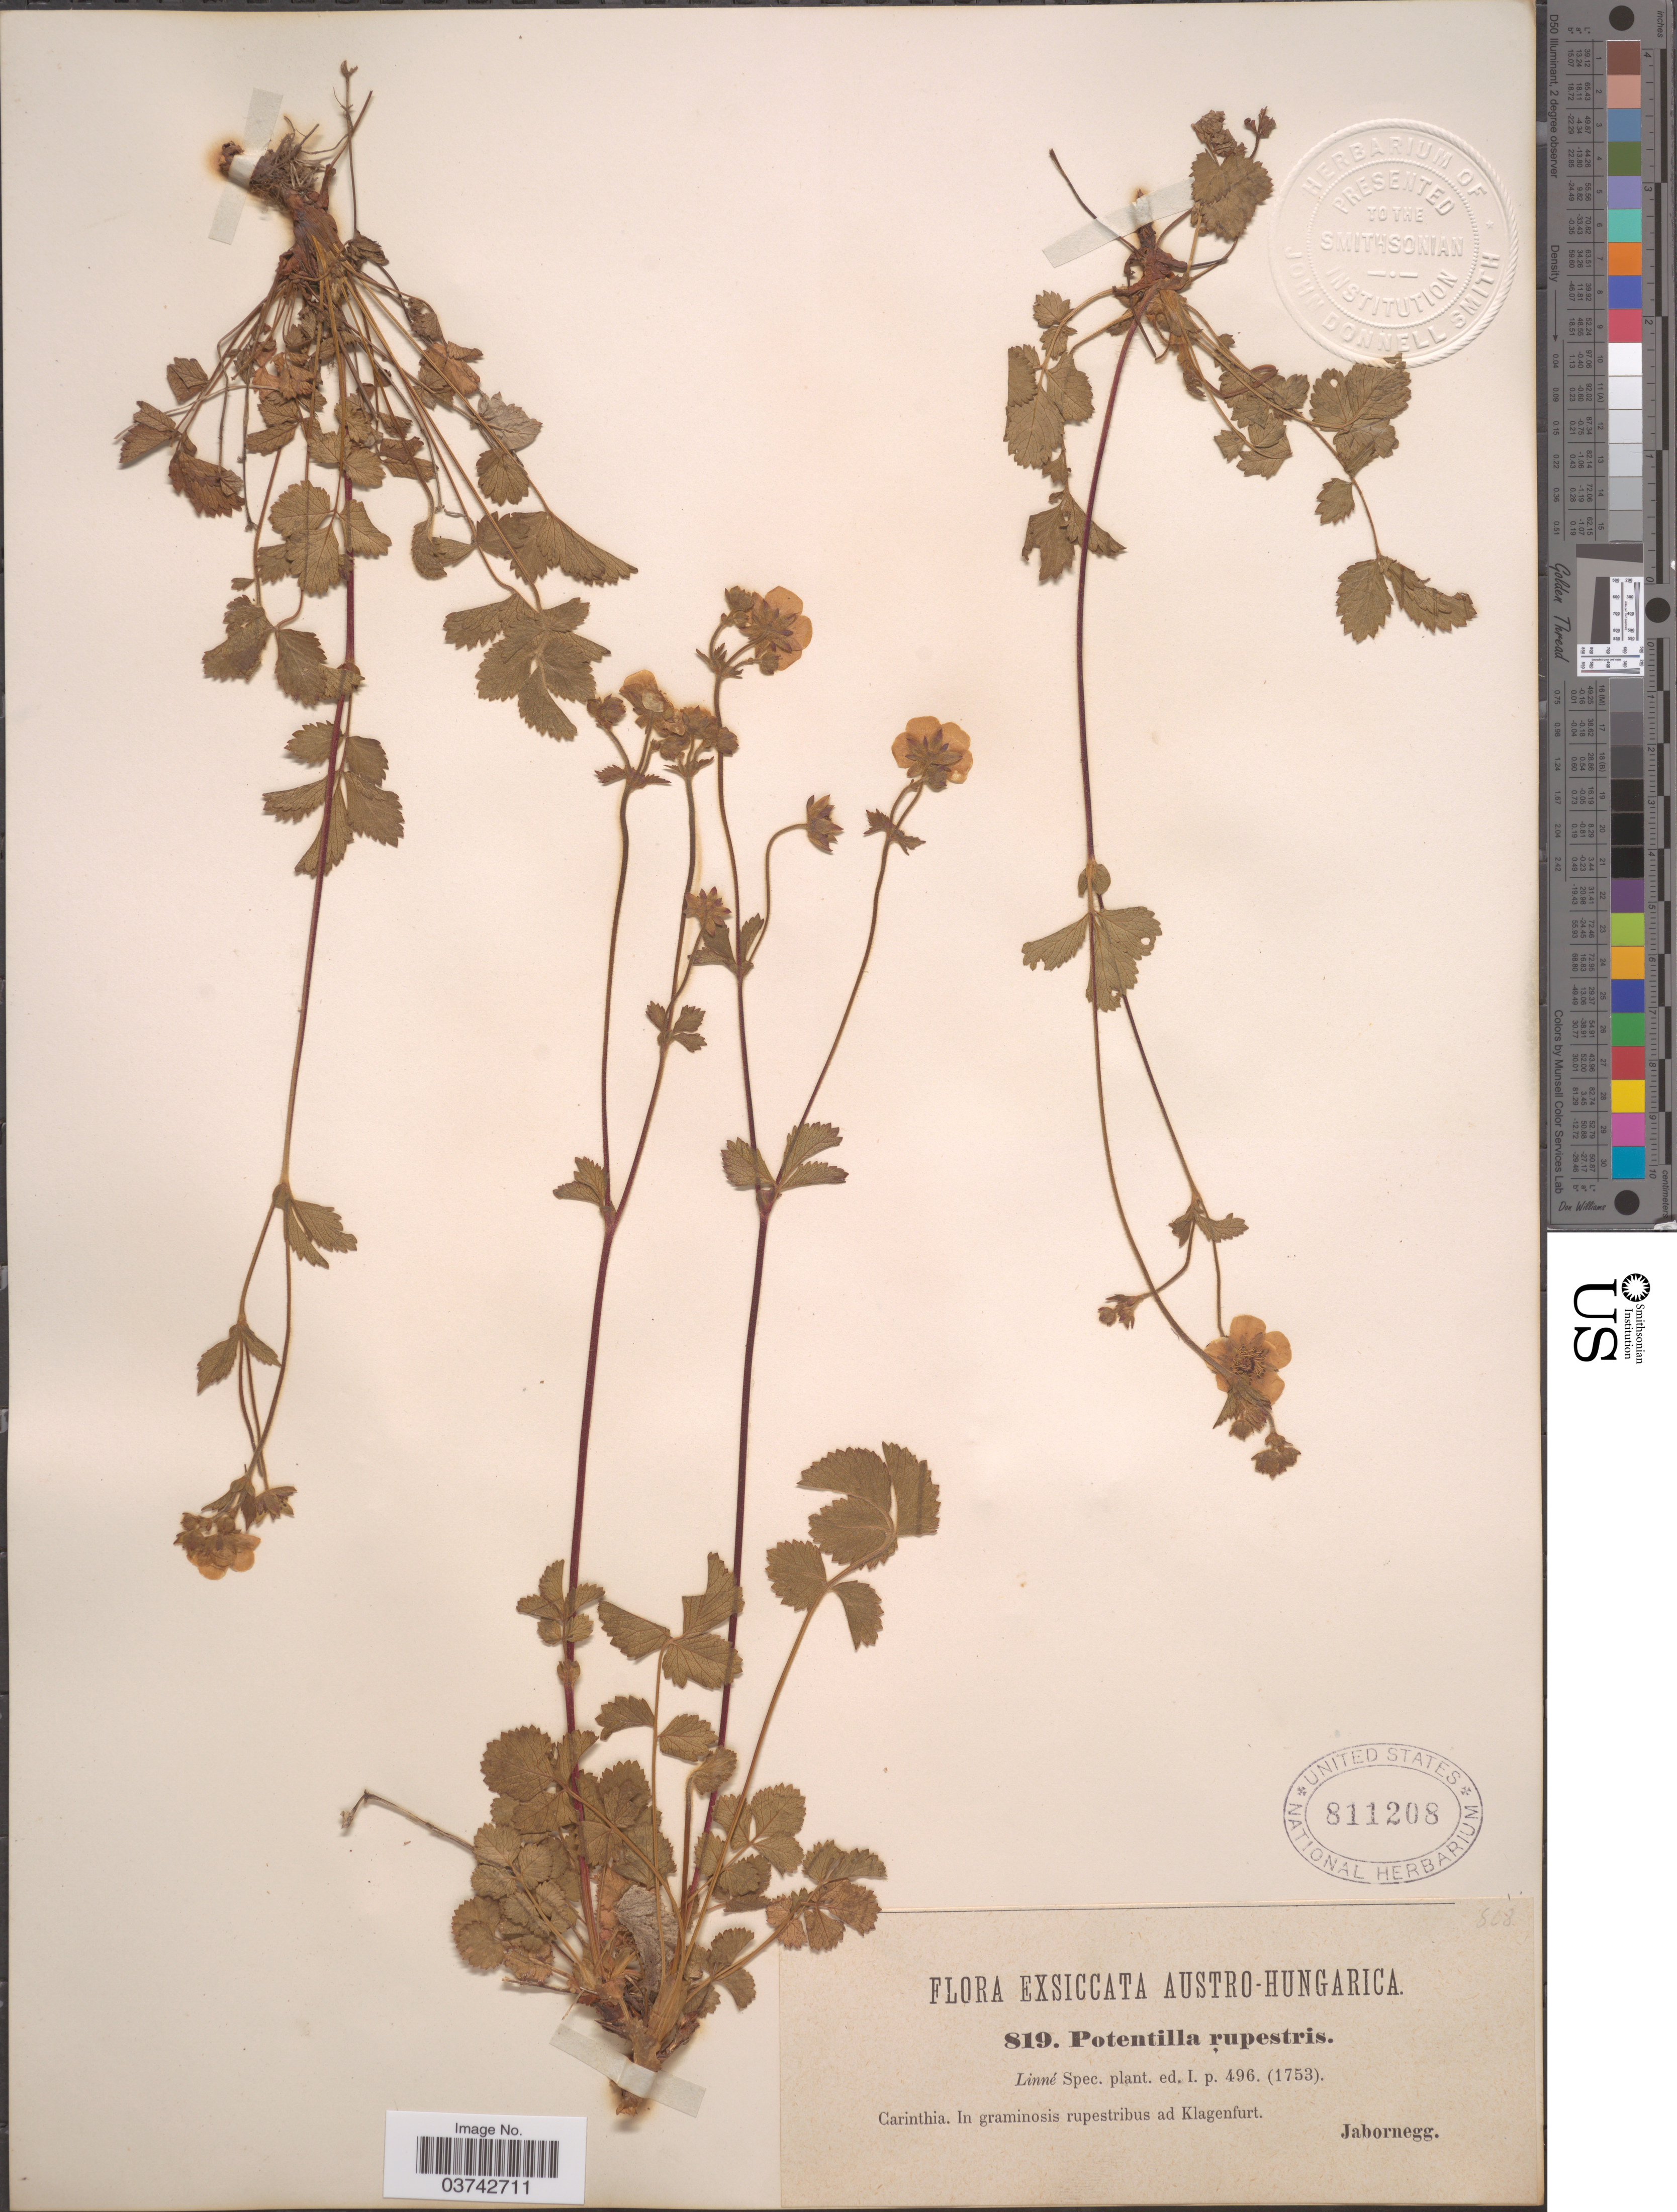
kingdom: Plantae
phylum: Tracheophyta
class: Magnoliopsida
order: Rosales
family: Rosaceae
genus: Drymocallis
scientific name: Drymocallis rupestris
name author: (L.) Soják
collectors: Jabornegg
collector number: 819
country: Austria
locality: Austro-Hungarica. Carinthia. In graminosis rupestribus ad Klagenfurt.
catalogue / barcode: US 811208